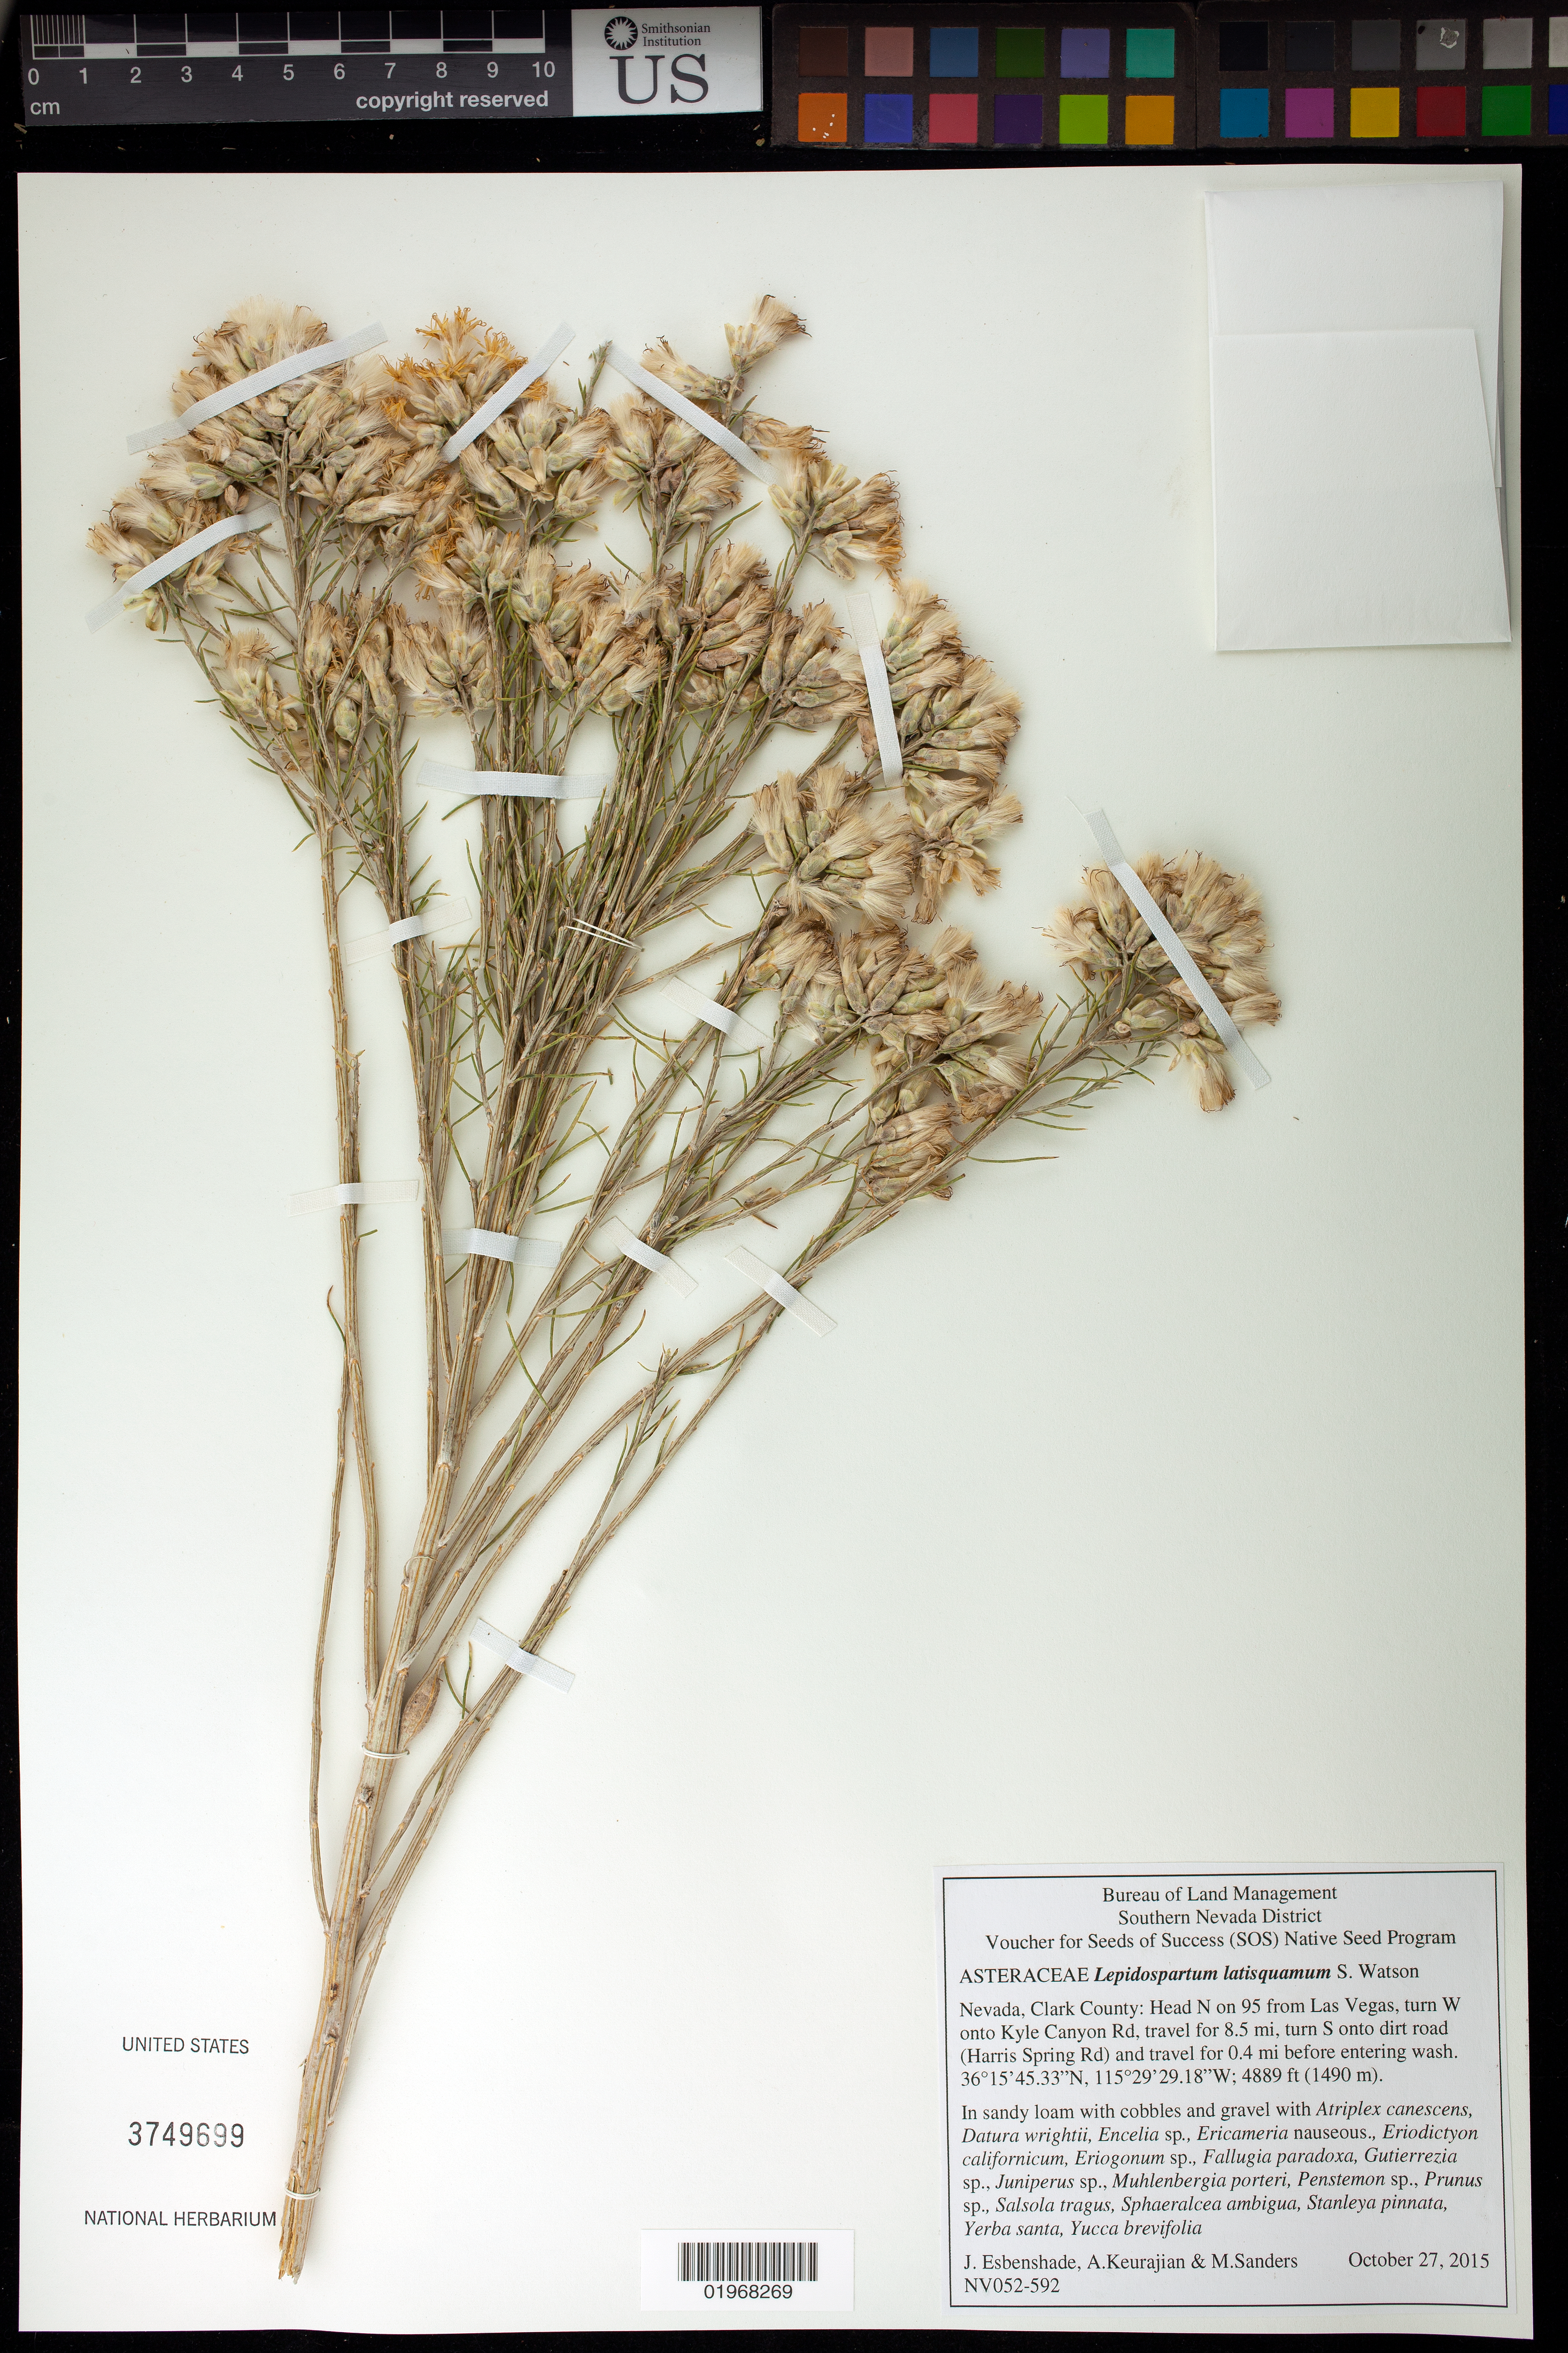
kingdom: Plantae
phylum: Tracheophyta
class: Magnoliopsida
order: Asterales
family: Asteraceae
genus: Lepidospartum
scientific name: Lepidospartum latisquamum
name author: S. Watson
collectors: J. Esbenshade, A. Keurajian & M. Sanders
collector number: NV052-592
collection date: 2015-10-27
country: United States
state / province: Nevada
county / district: Clark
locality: Red Rock Canyon NCA, Harris Springs Wash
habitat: In sandy loam with cobbles and gravel. With Penstemon sp., Prunus sp., Salsola tragus, ect.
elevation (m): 1490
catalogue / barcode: US 3749699